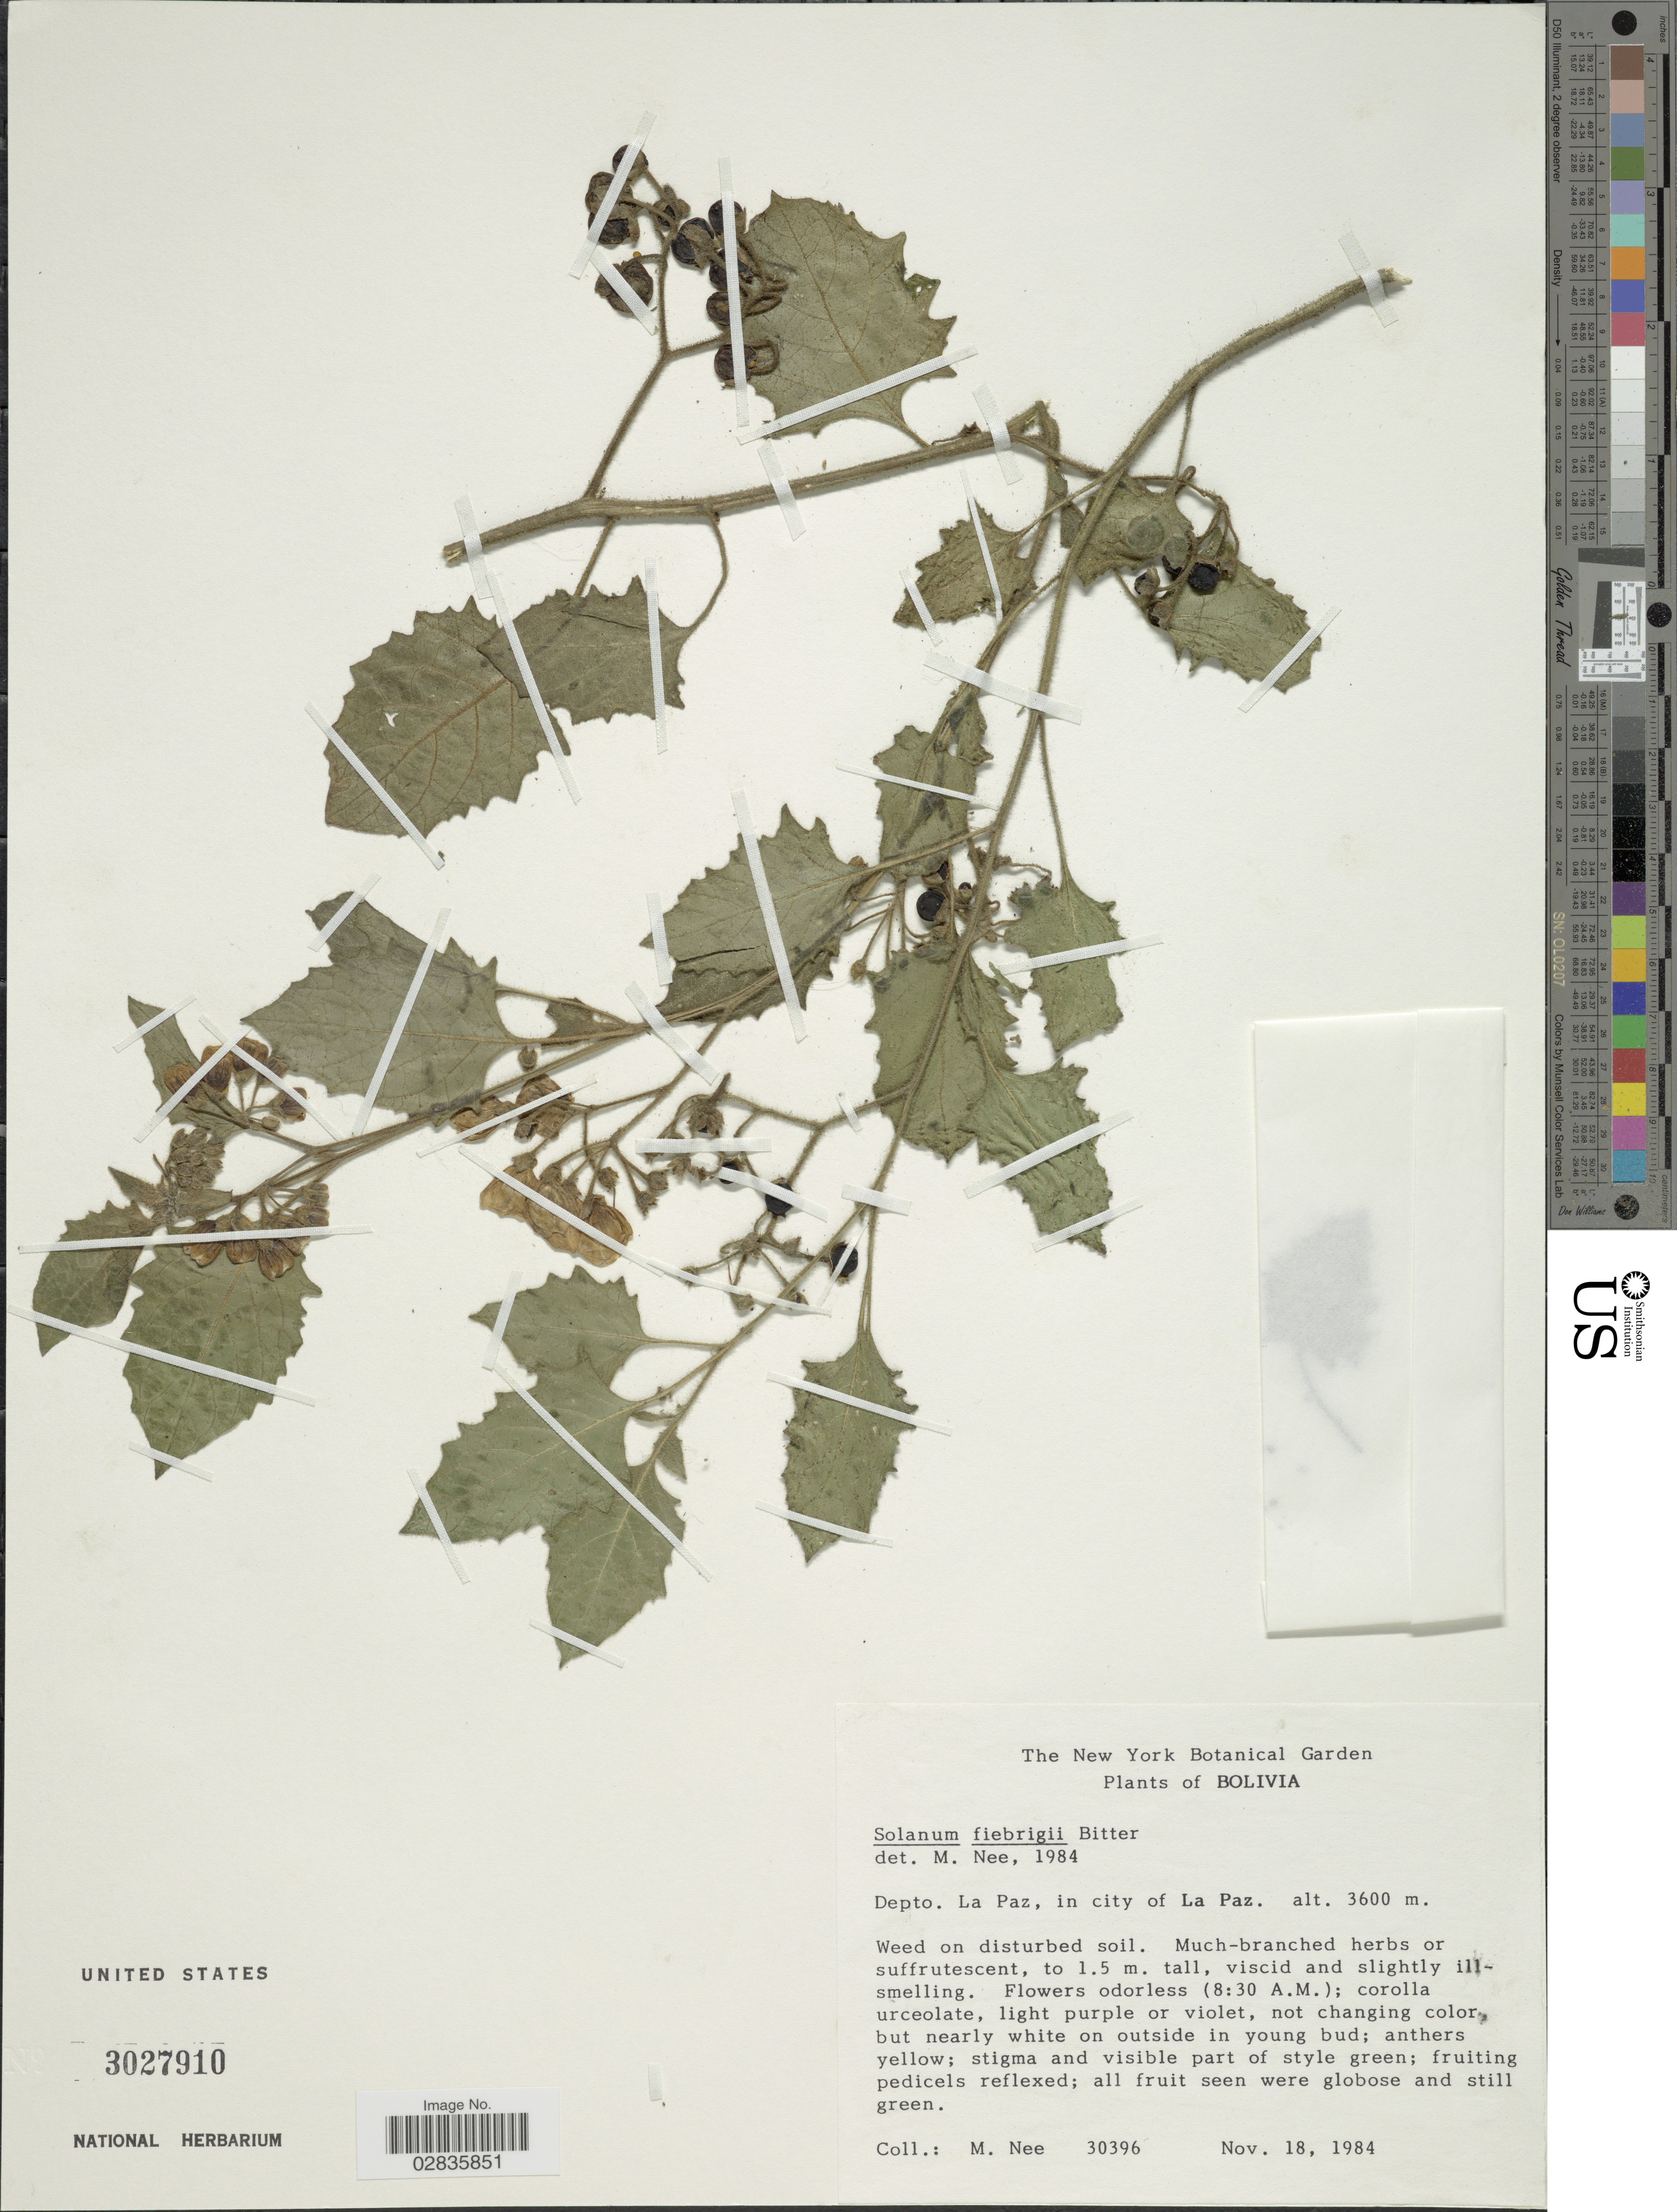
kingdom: Plantae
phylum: Tracheophyta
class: Magnoliopsida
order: Solanales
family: Solanaceae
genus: Solanum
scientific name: Solanum fiebrigii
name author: Bitter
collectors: M. Nee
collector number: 30396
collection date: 1984-11-18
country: Bolivia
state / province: La Paz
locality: Depto. La Paz, in city of La Paz.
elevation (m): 3600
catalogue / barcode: US 3027910